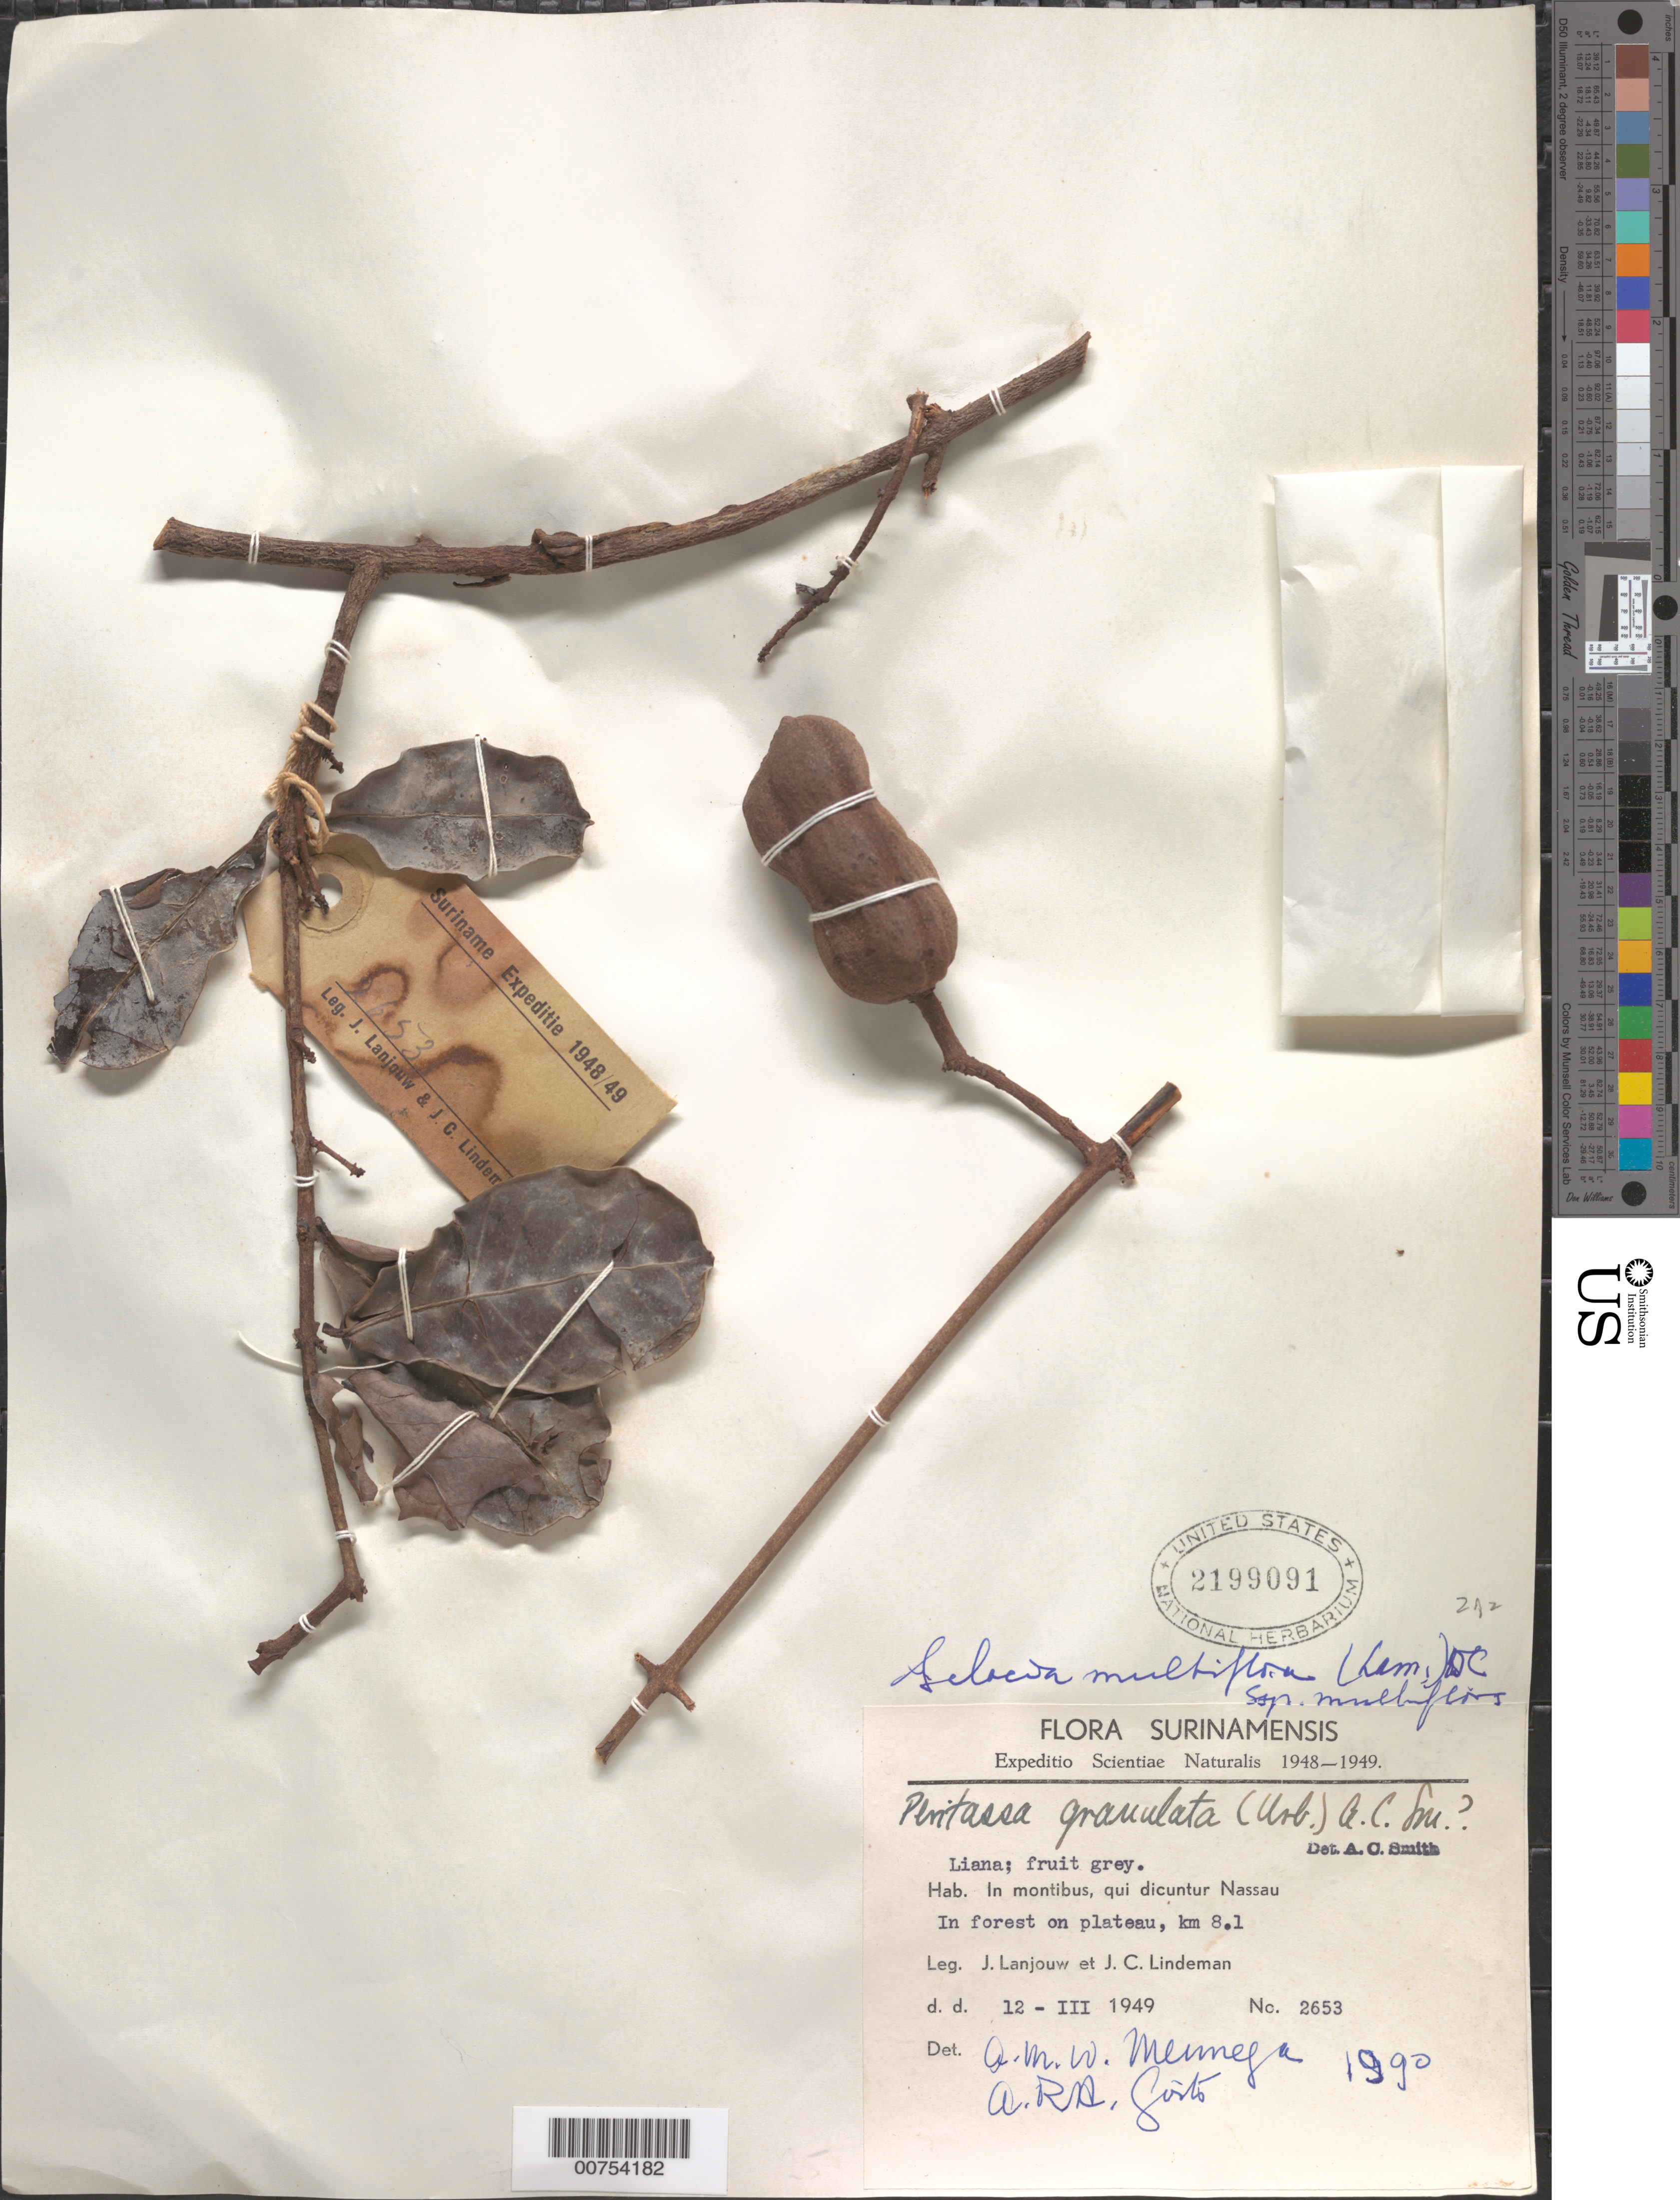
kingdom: Plantae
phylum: Tracheophyta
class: Magnoliopsida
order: Celastrales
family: Celastraceae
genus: Salacia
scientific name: Salacia multiflora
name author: (Lam.) DC.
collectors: J. Lanjouw & J. C. Lindeman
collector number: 2653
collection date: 1949-03-12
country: Suriname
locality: In montibus, qui dicuntur Nassau, In forest on plateau, km 8.1.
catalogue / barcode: US 2199091